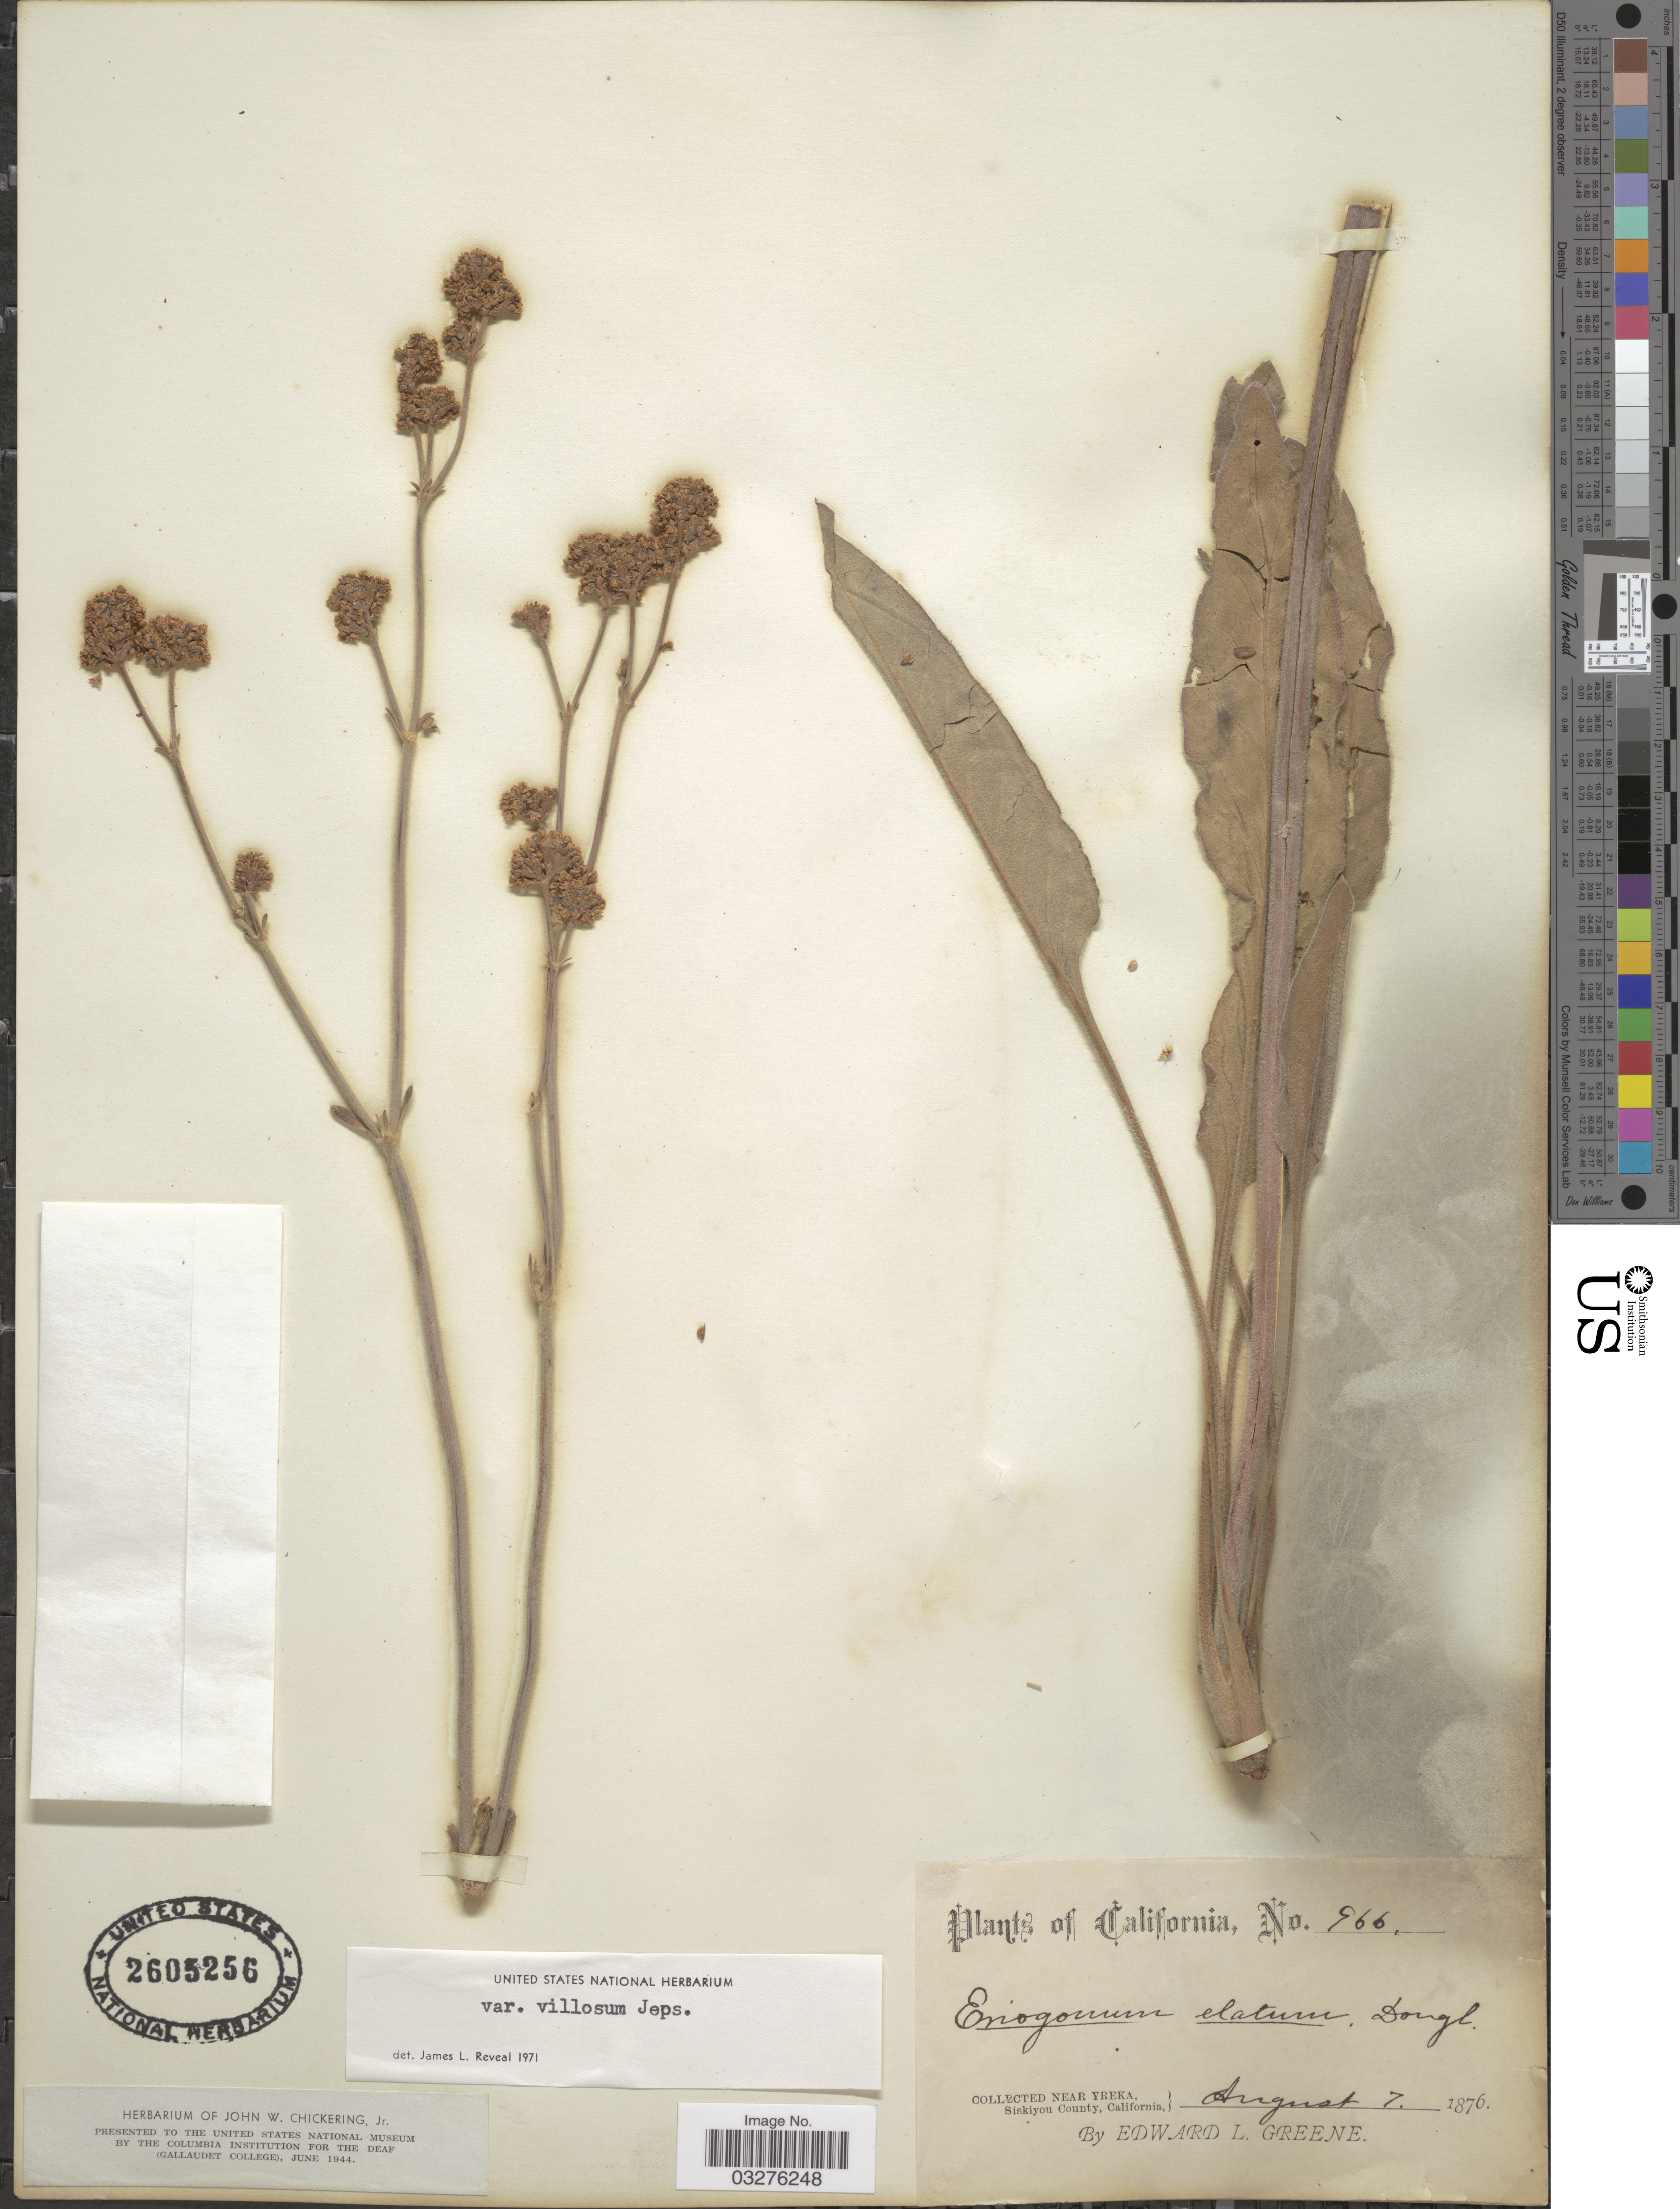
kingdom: Plantae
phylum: Tracheophyta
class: Magnoliopsida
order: Caryophyllales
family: Polygonaceae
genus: Eriogonum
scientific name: Eriogonum elatum var. villosum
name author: Jeps.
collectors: E. L. Greene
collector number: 966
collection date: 1876-08-07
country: United States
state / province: California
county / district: Siskiyou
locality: Near Yreka, Siskiyou County.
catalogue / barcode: US 2605256